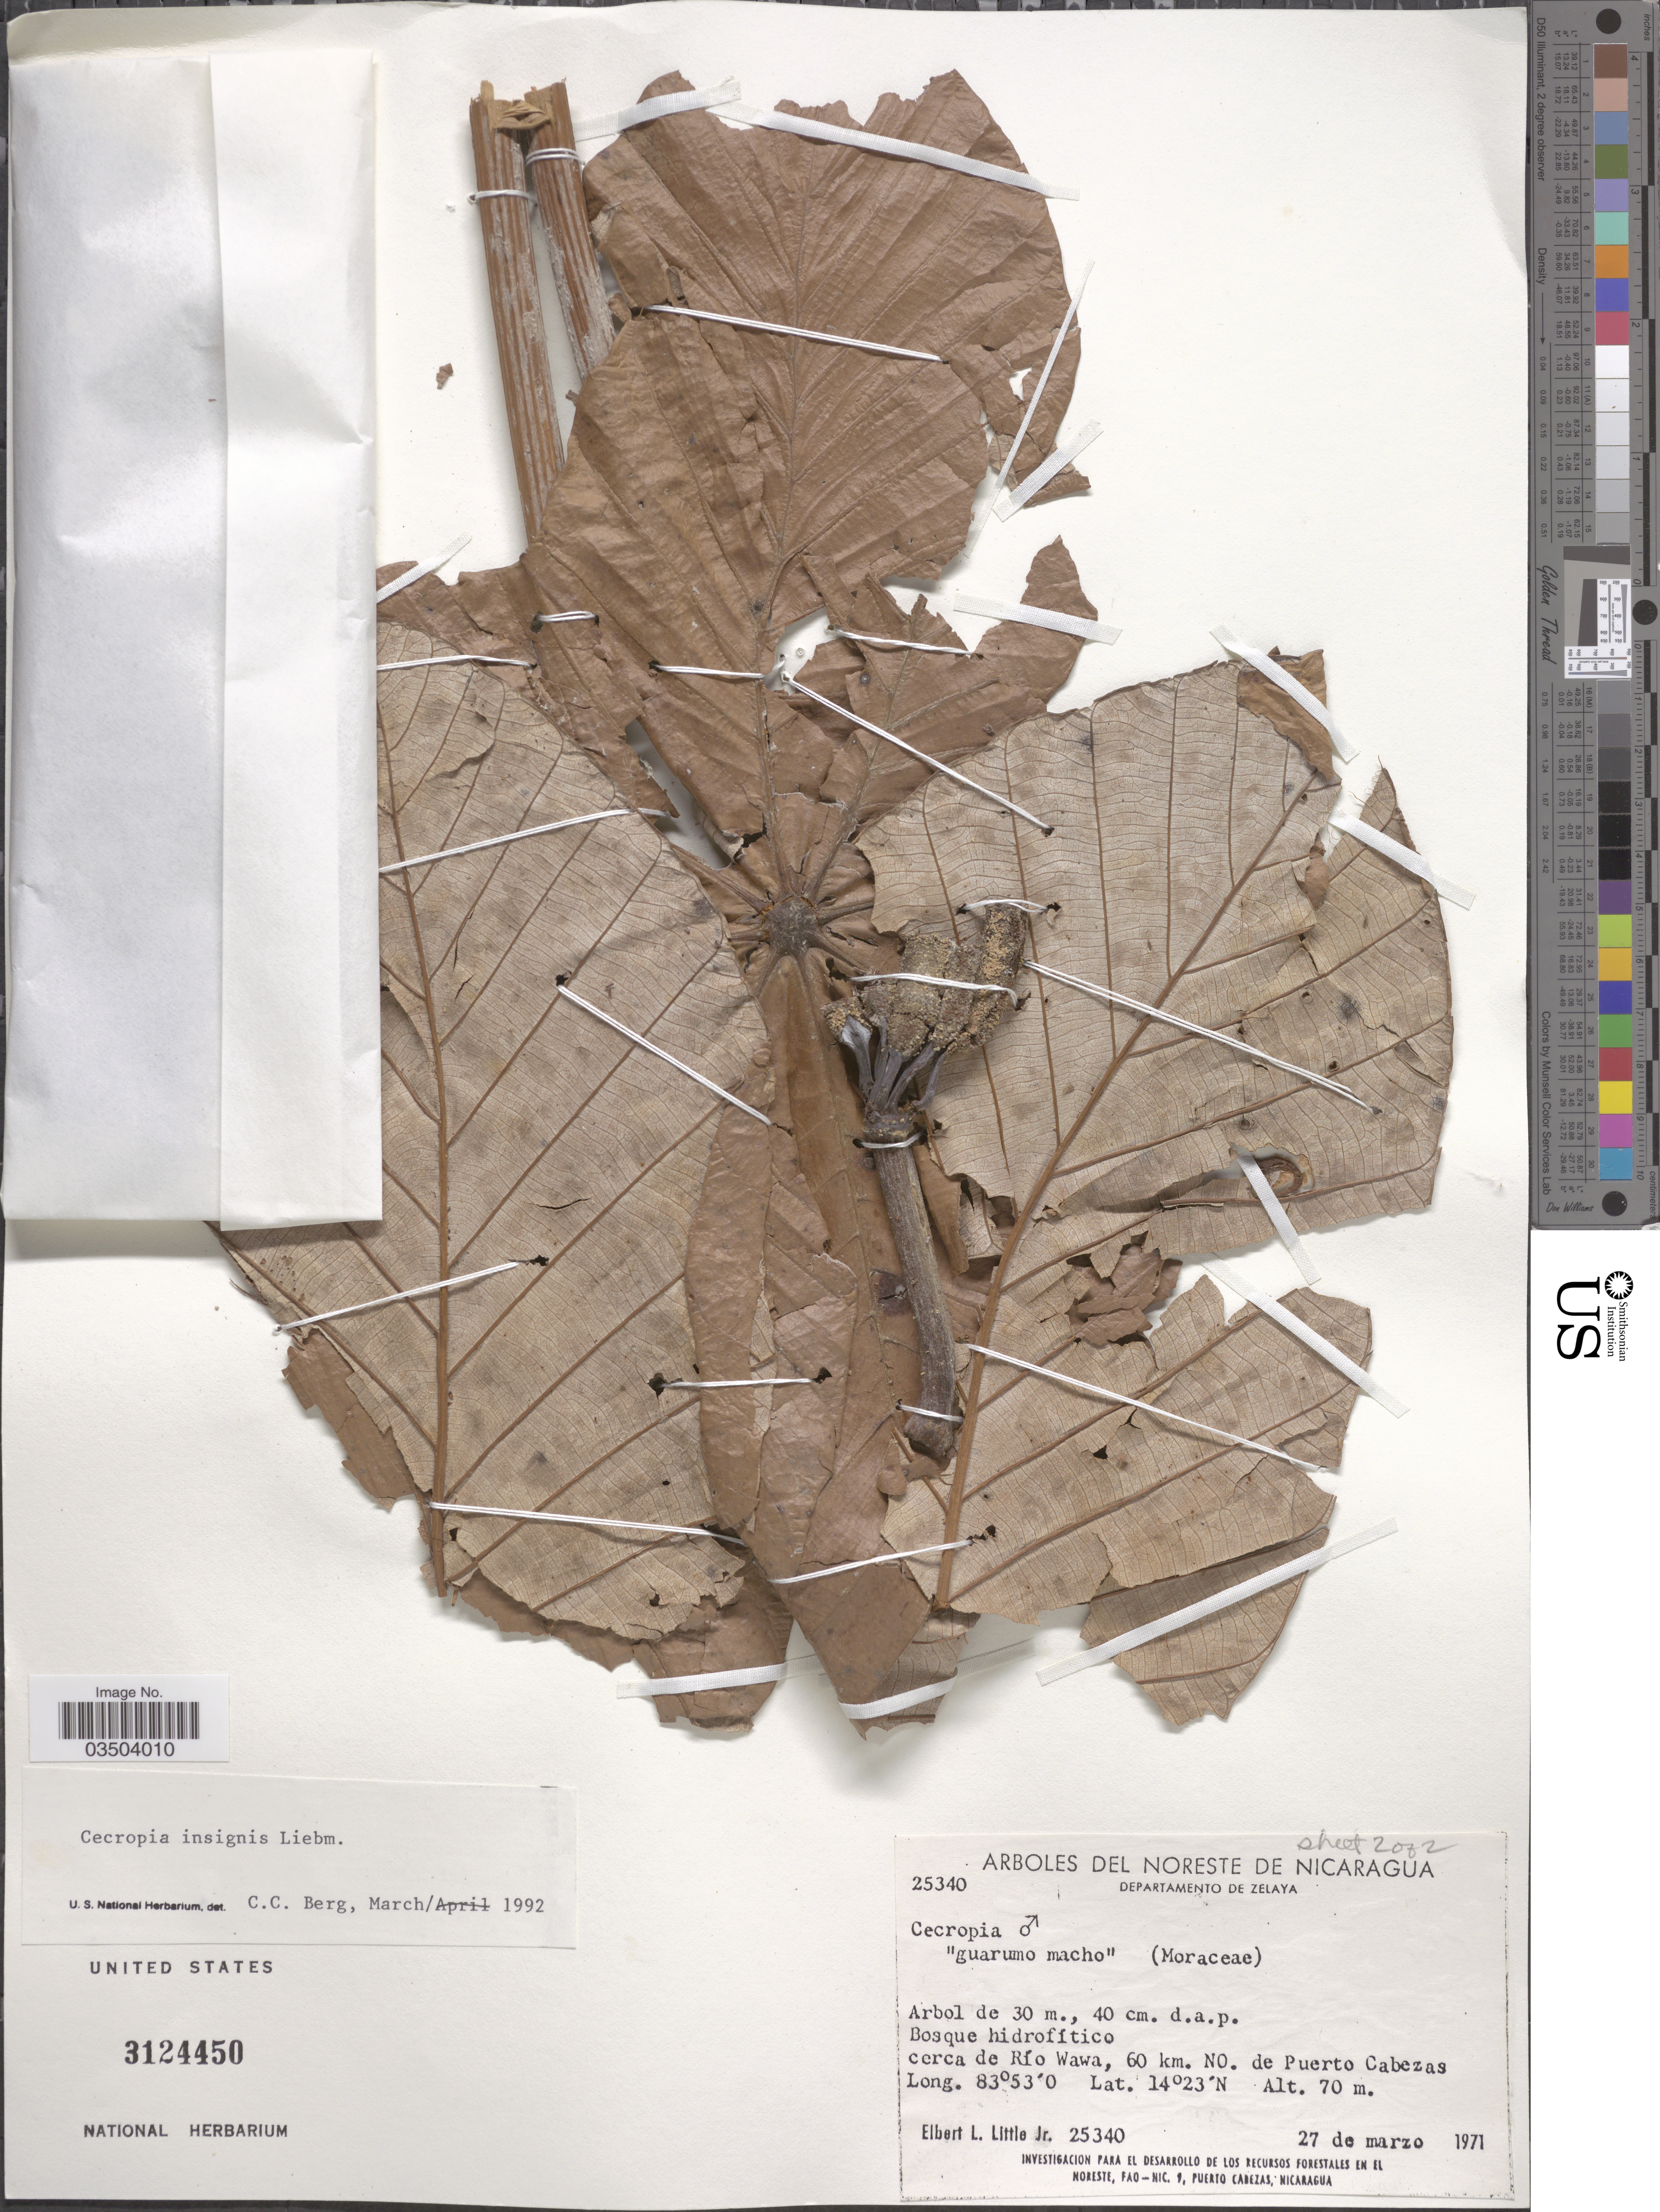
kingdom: Plantae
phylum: Tracheophyta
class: Magnoliopsida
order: Rosales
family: Urticaceae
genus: Cecropia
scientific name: Cecropia insignis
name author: Liebm.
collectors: E. L. Little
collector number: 25340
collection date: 1971-03-27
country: Nicaragua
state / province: Atlántico Norte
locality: Noreste de Nicaragua. Departamento de Zelaya. Cerca de Río Wawa, 60 km. NO. de Puerto Cabezas.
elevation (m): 70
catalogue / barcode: US 3124450